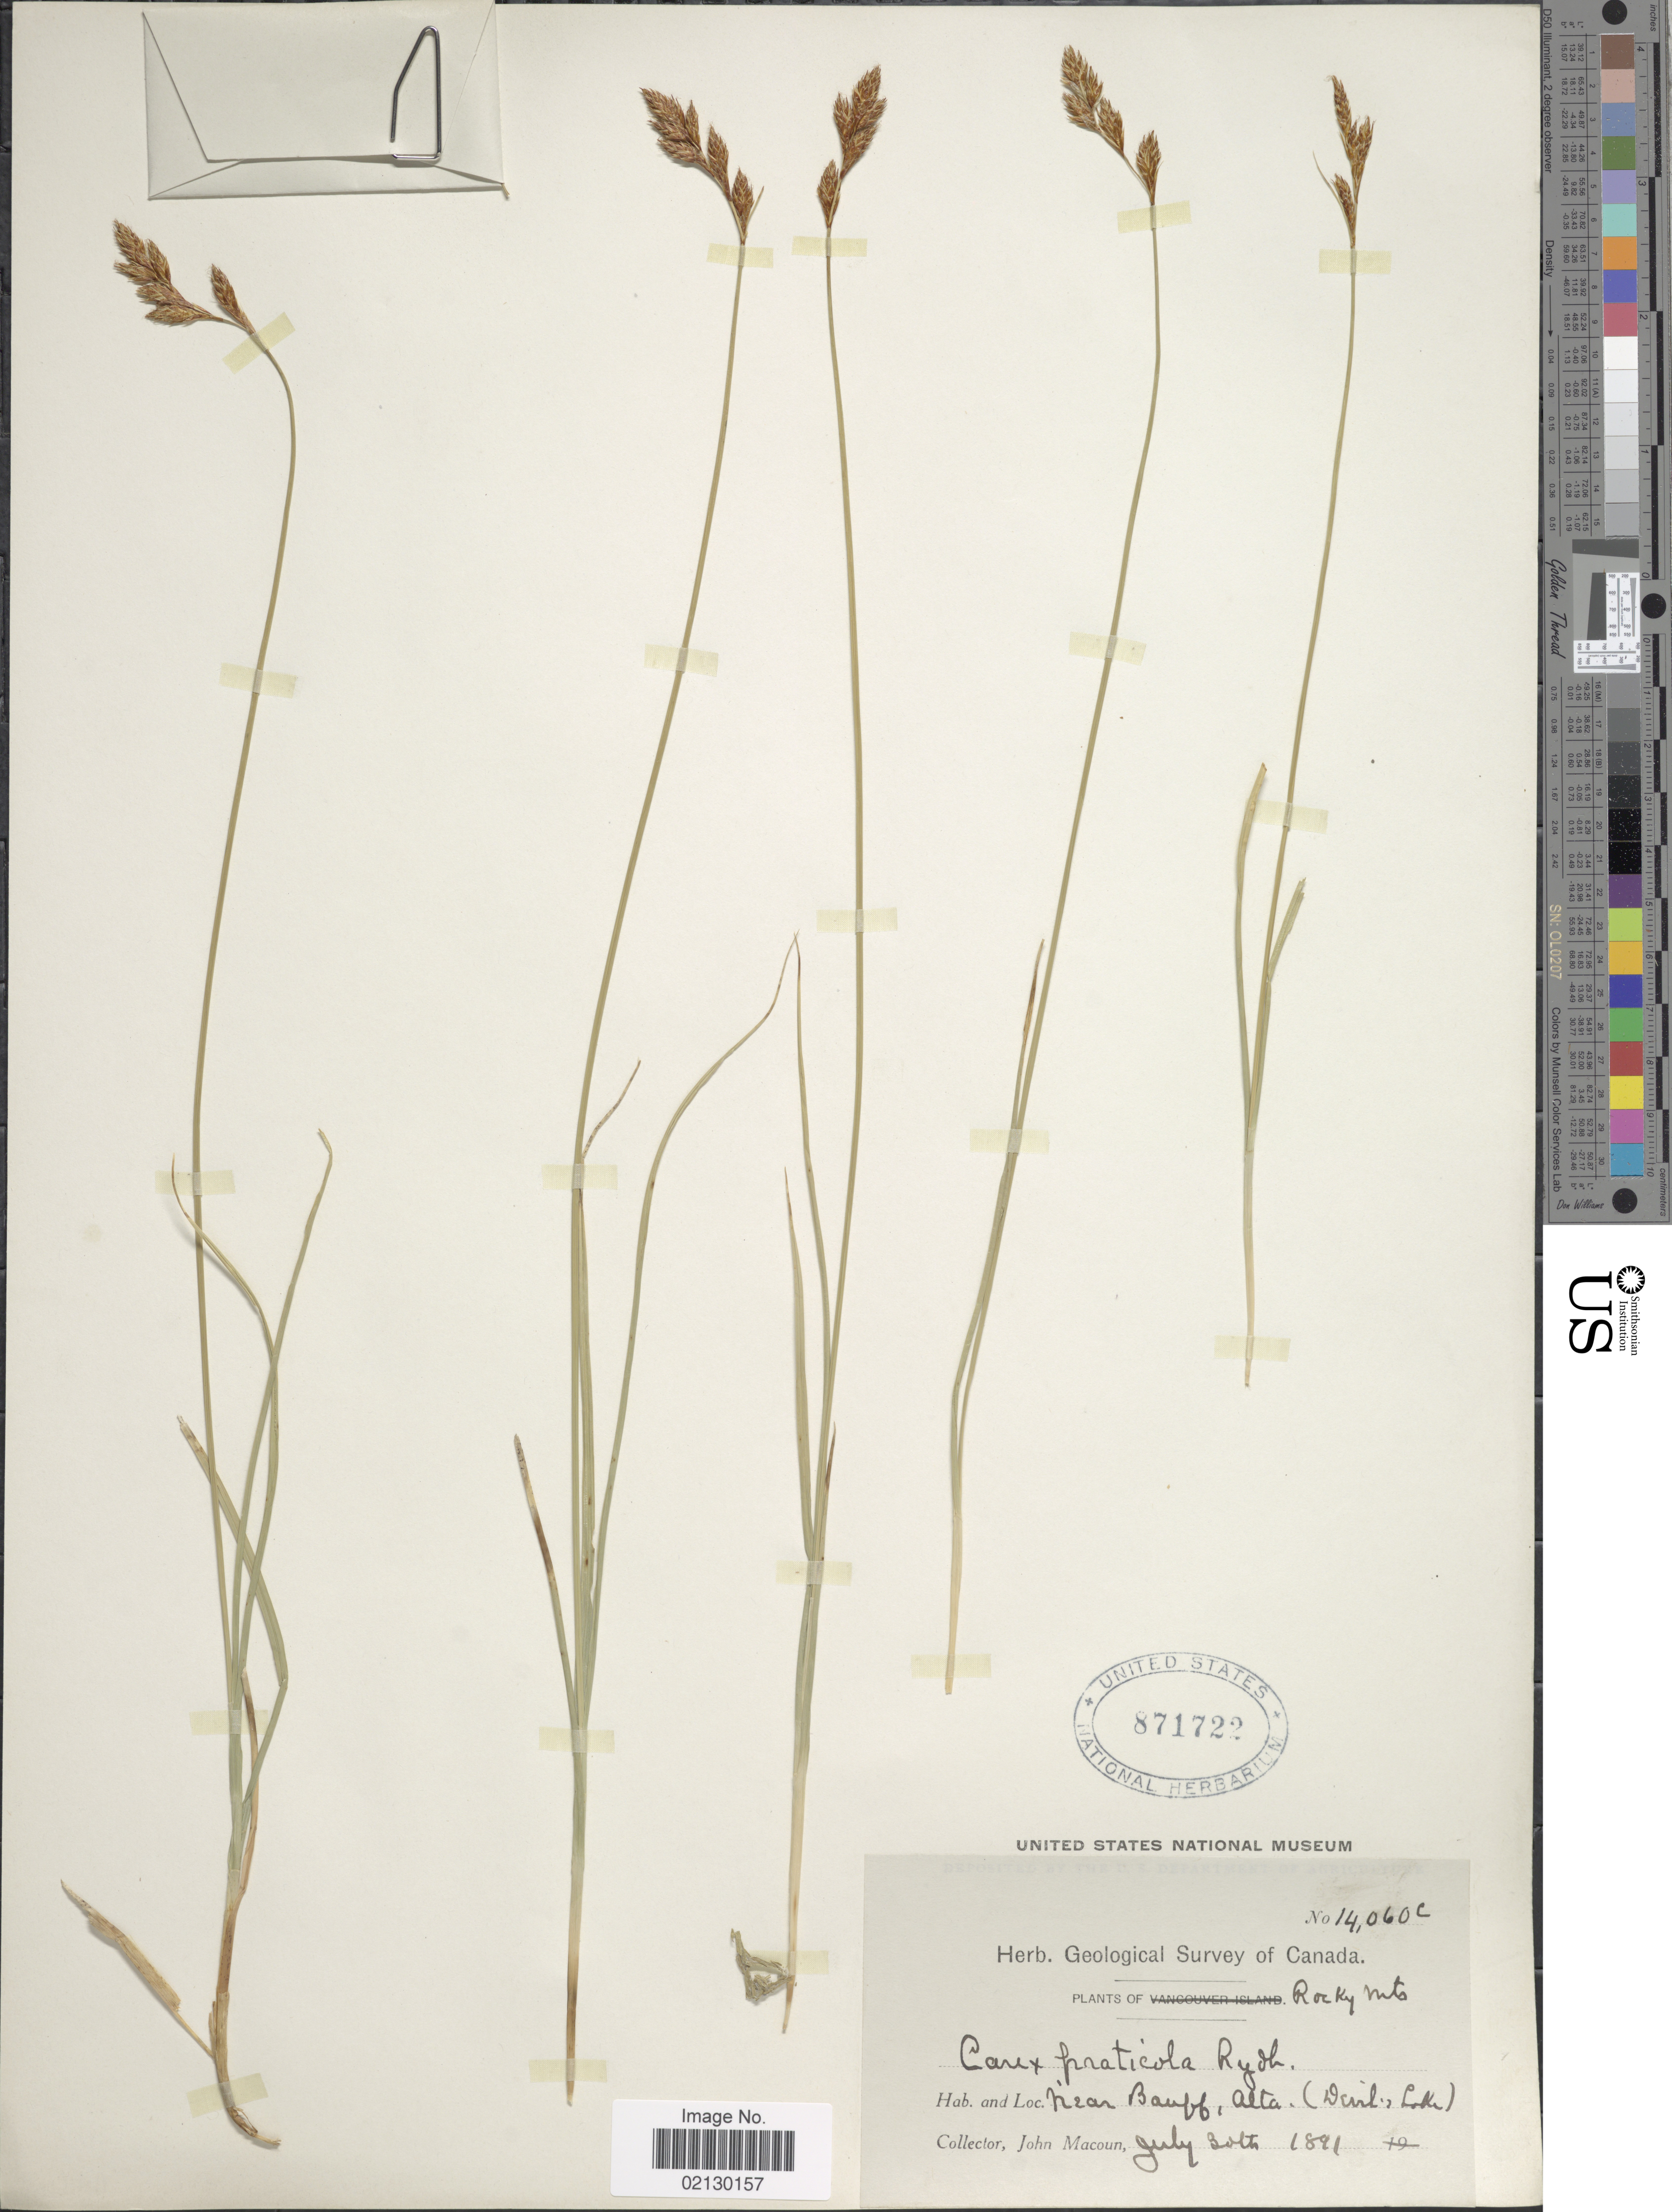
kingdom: Plantae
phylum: Tracheophyta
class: Liliopsida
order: Poales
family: Cyperaceae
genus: Carex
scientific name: Carex praticola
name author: Rydb.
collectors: J. Macoun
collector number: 14060c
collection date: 1891-07-30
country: Canada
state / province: Alberta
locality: Rocky Mts. Near Banff, Alta (Devil' s Lake)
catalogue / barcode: US 871722